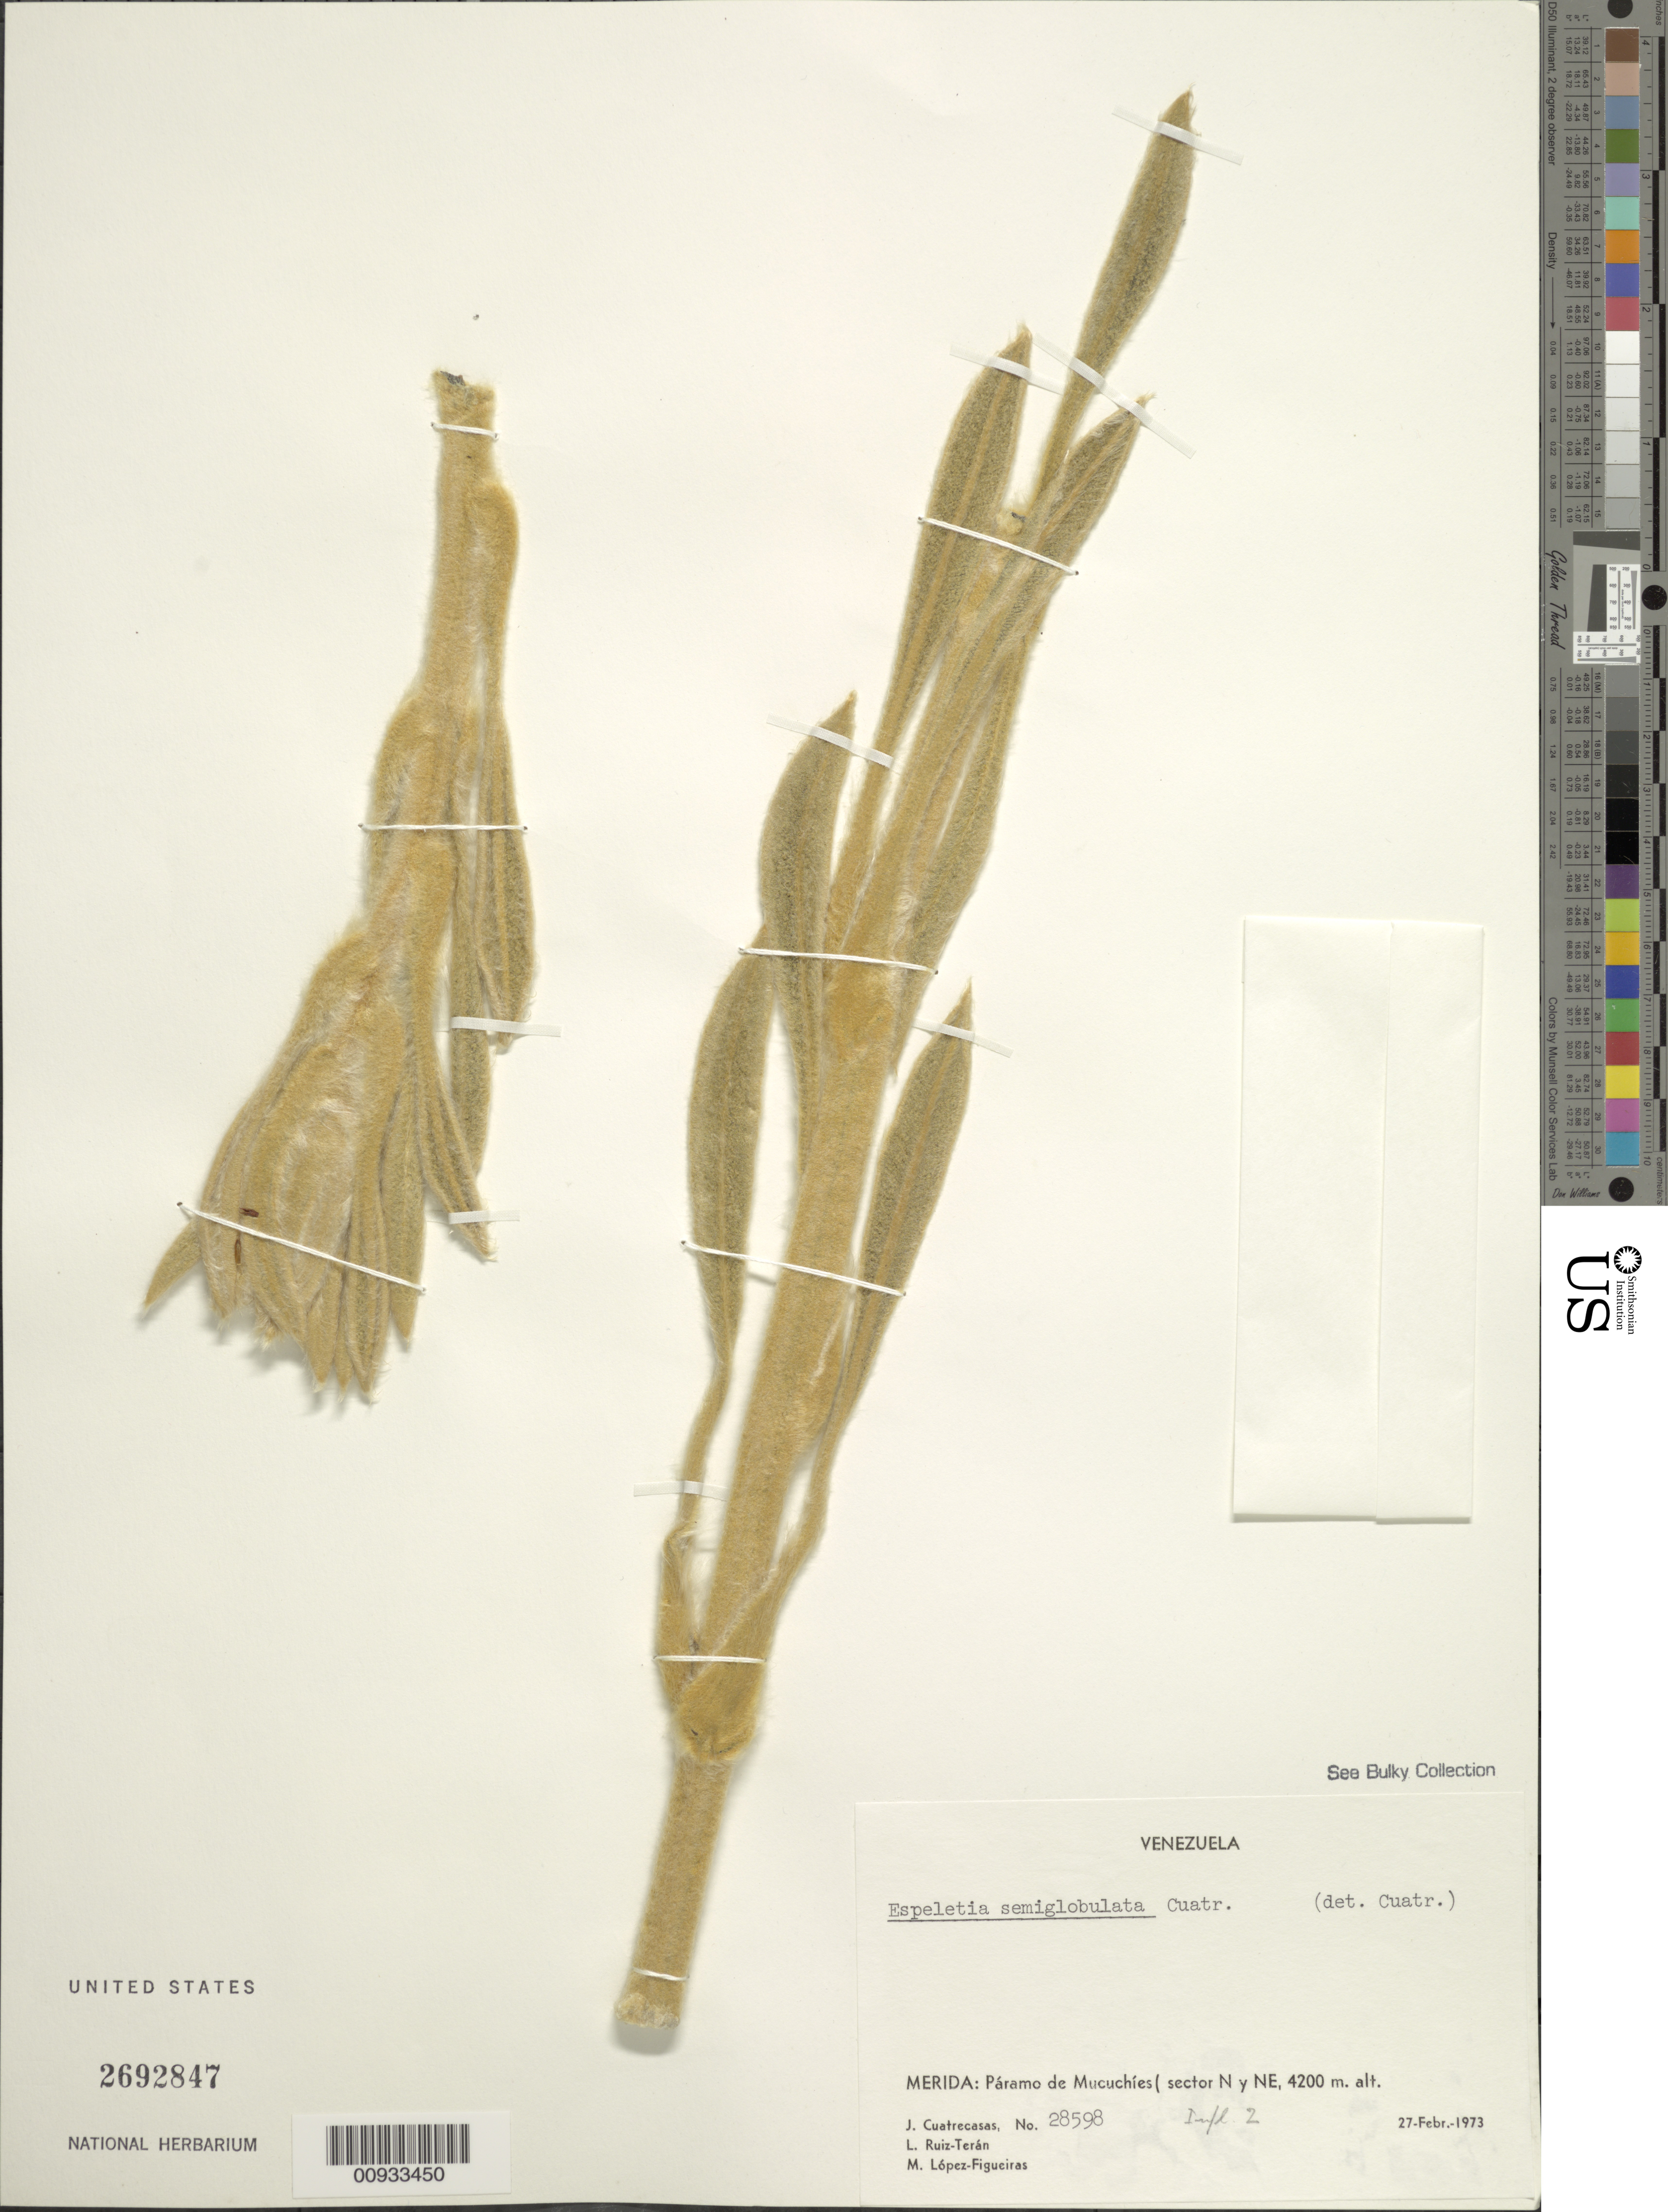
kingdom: Plantae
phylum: Tracheophyta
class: Magnoliopsida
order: Asterales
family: Asteraceae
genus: Espeletia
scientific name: Espeletia semiglobulata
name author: Cuatrec.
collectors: J. Cuatrecasas, L. E. Ruíz-Terán & M. López Figueiras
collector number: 28598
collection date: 1973-02-27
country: Venezuela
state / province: Mérida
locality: Paramo de Mucuchies (sector N y NE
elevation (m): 4200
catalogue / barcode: US 2692847